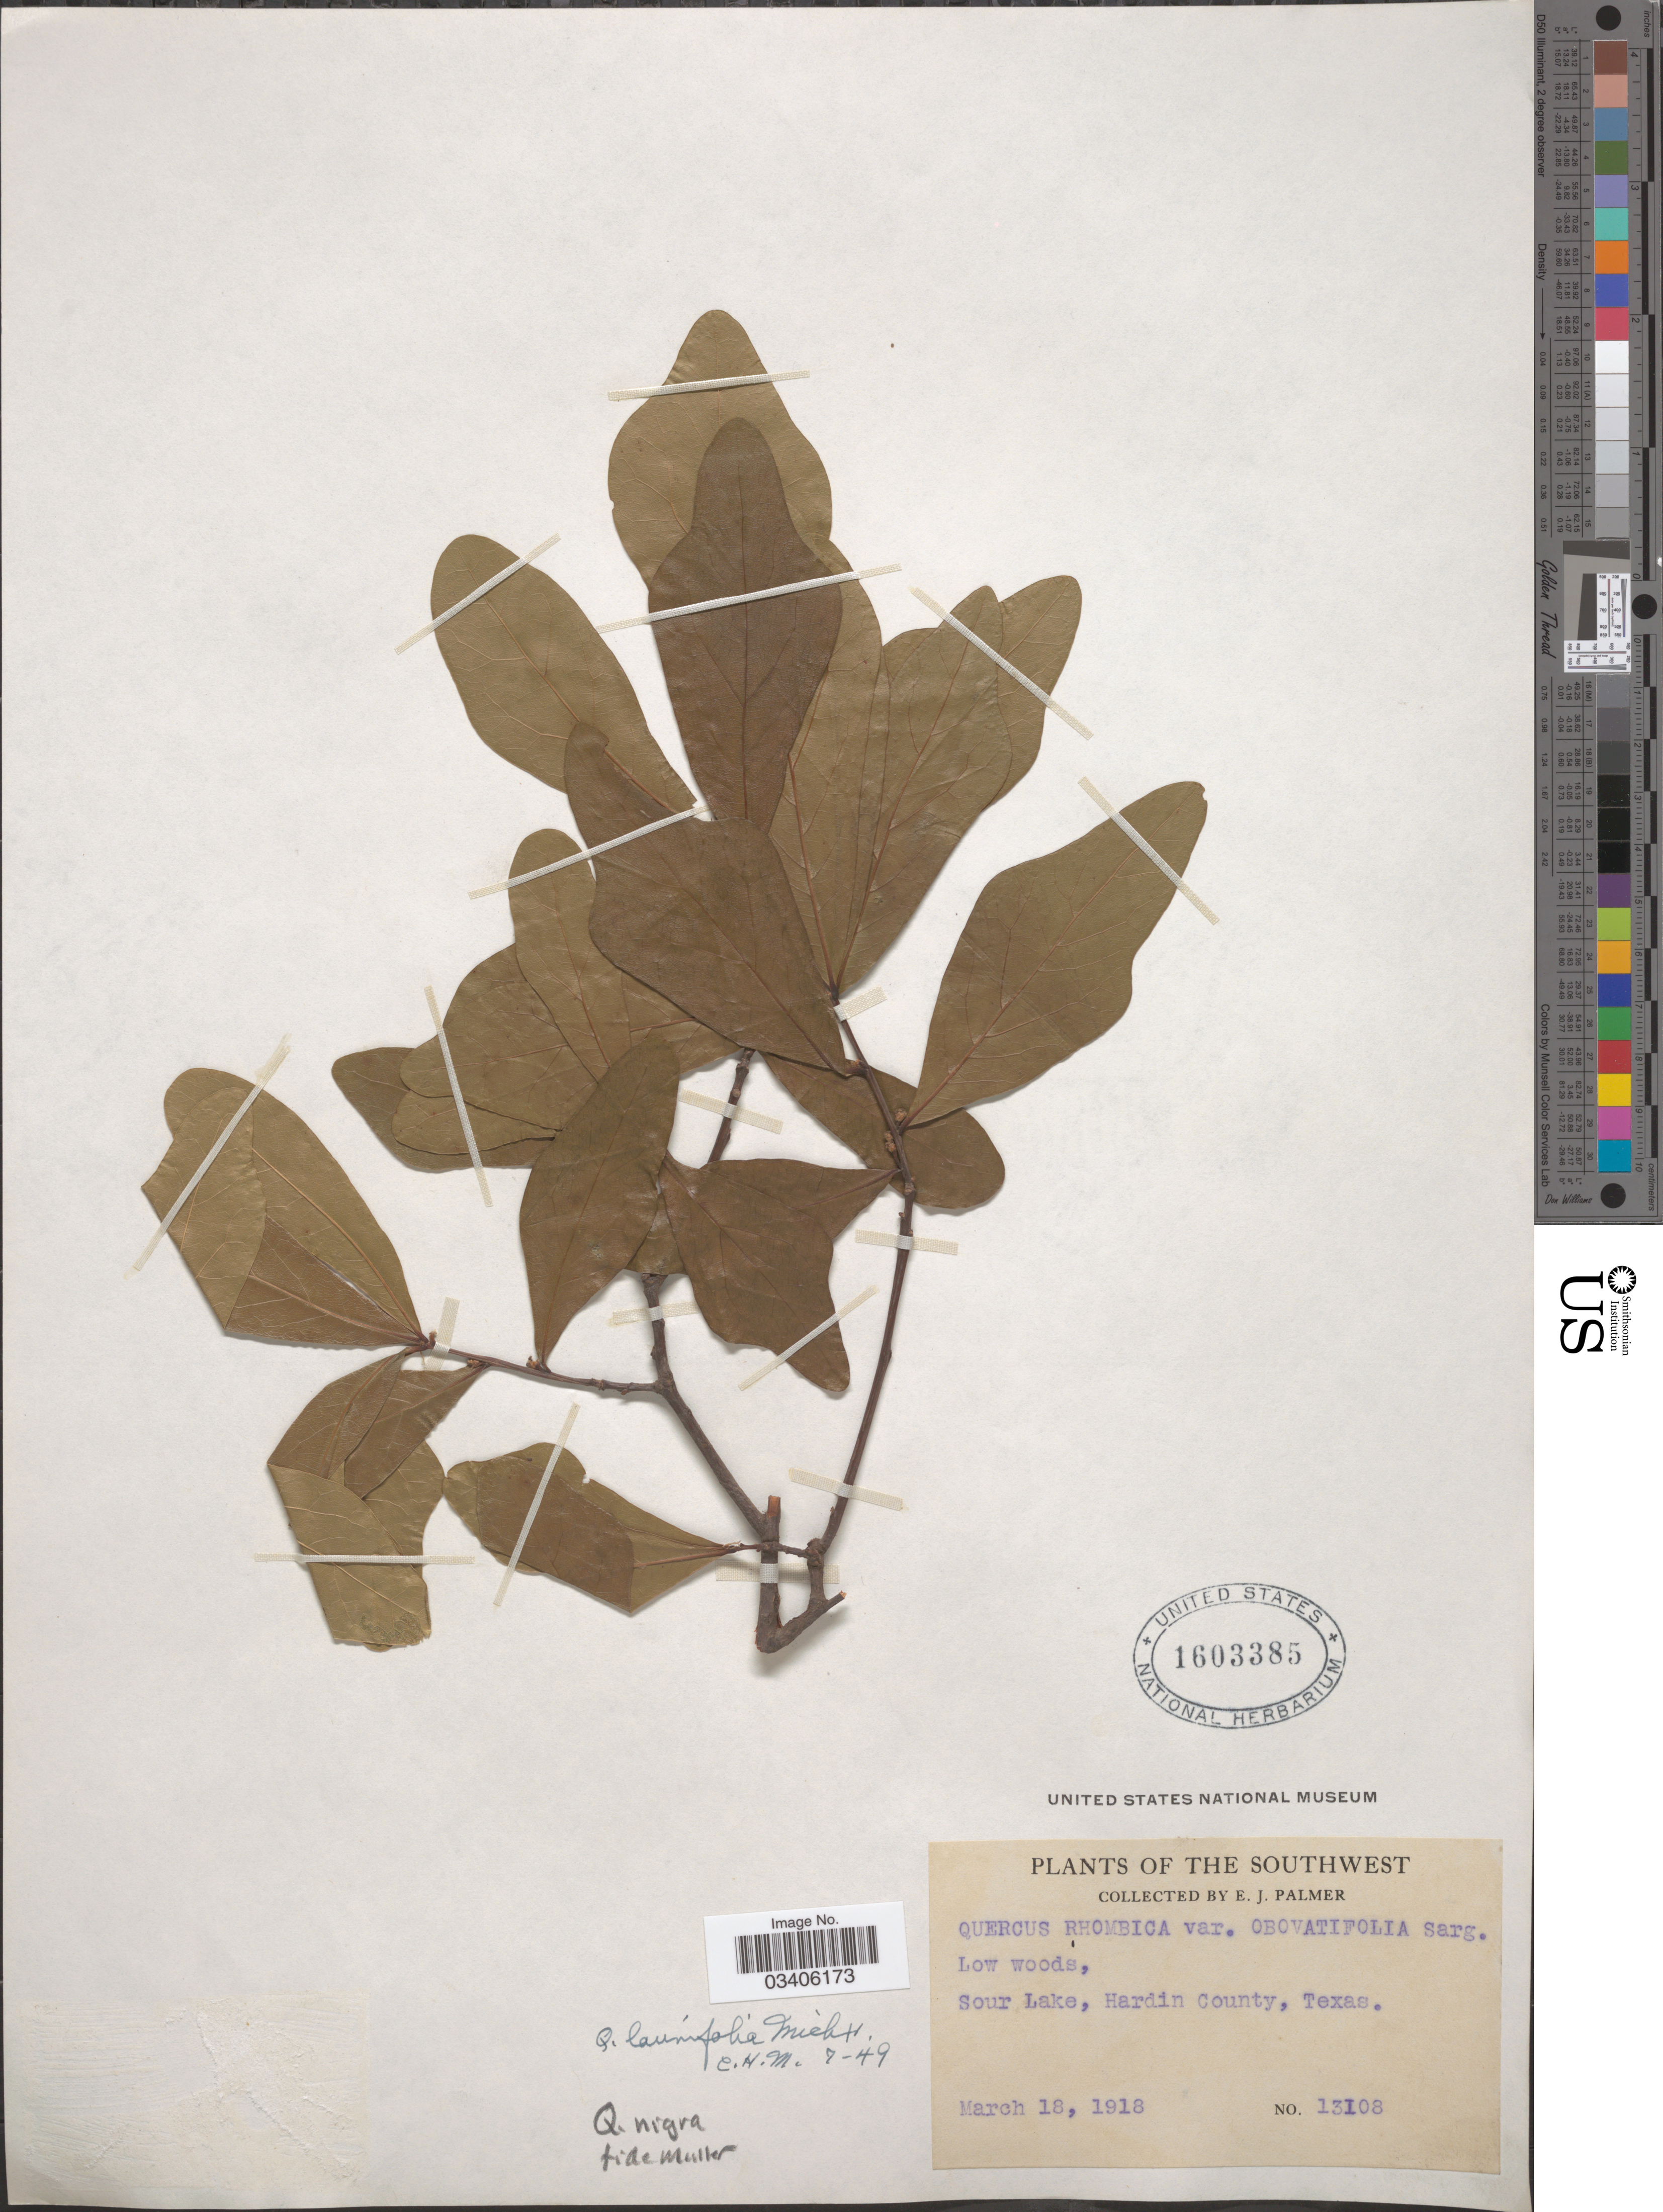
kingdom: Plantae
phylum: Tracheophyta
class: Magnoliopsida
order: Fagales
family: Fagaceae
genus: Quercus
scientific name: Quercus laurifolia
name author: Michx.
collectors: E. J. Palmer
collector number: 13108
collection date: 1918-03-18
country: United States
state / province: Texas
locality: The Southwest. Sour Lake, Hardin County.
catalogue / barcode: US 1603385